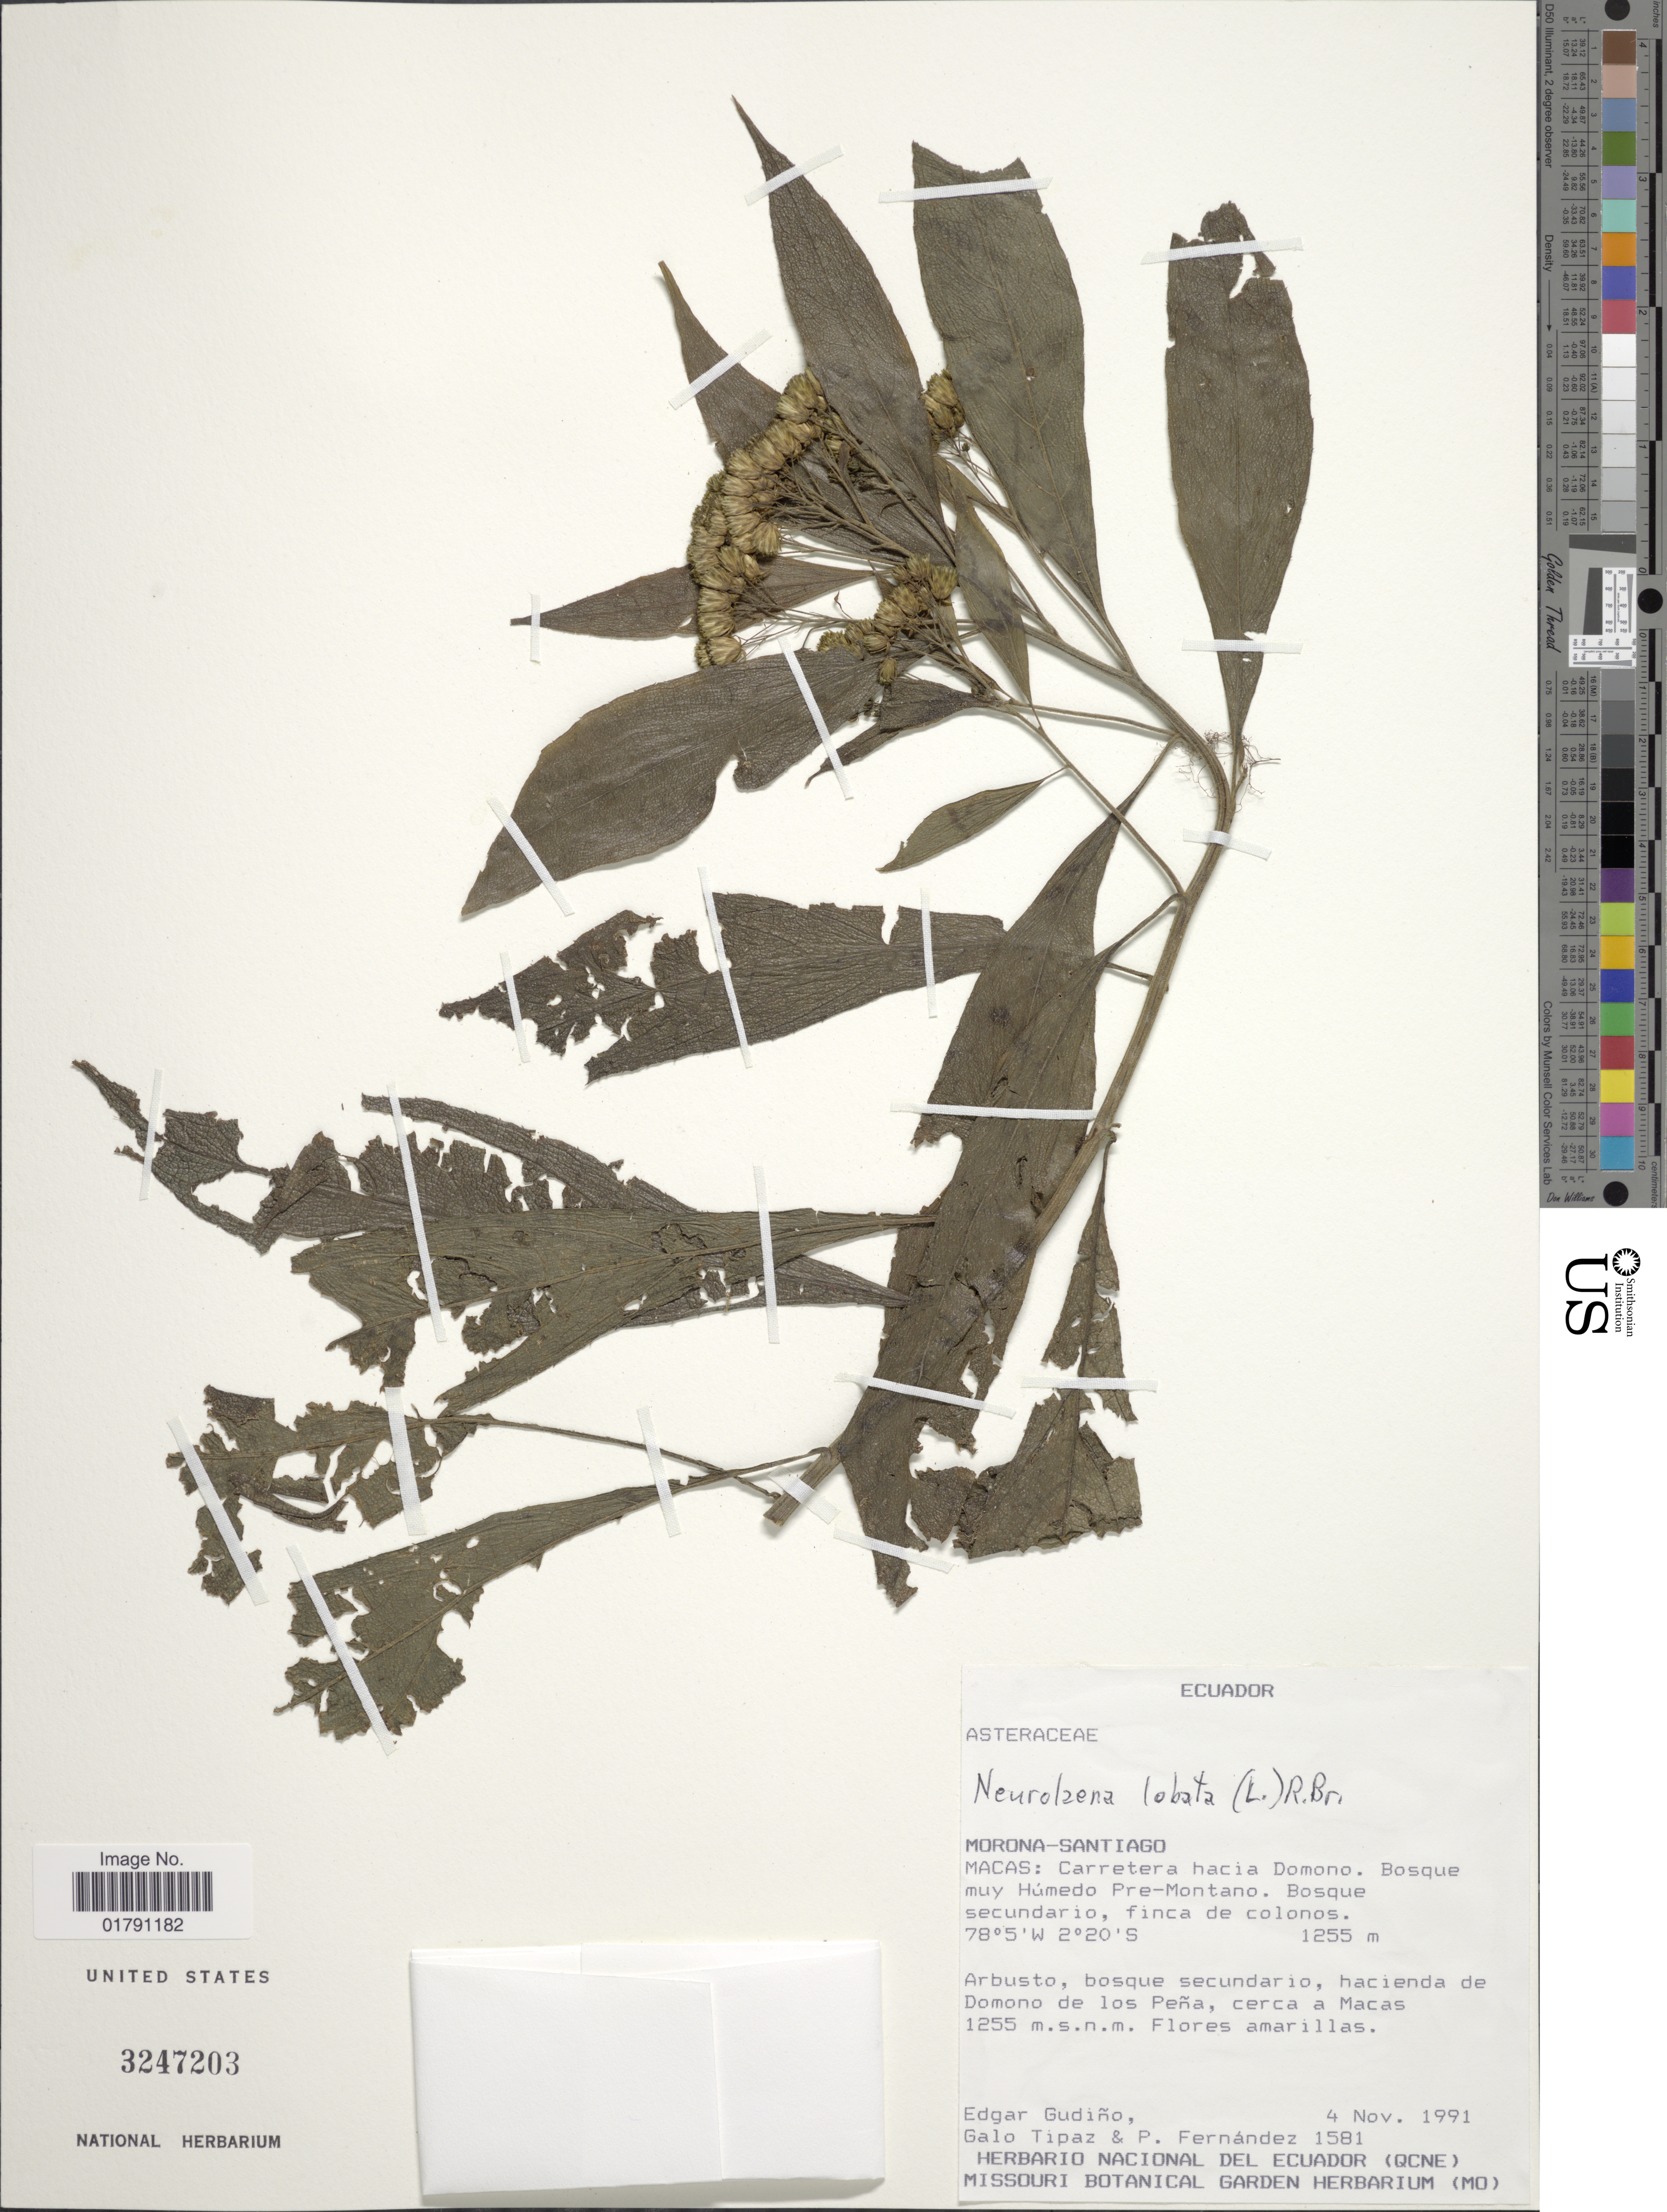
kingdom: Plantae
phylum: Tracheophyta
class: Magnoliopsida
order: Asterales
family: Asteraceae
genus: Neurolaena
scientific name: Neurolaena lobata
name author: (L.) R. Br. ex Cass.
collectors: E. Gudiño, G. Tipaz & P. Fernández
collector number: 1581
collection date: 1991-11-04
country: Ecuador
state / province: Morona-Santiago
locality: Macas, Carretera hacia Domono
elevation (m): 1255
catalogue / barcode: US 3247203